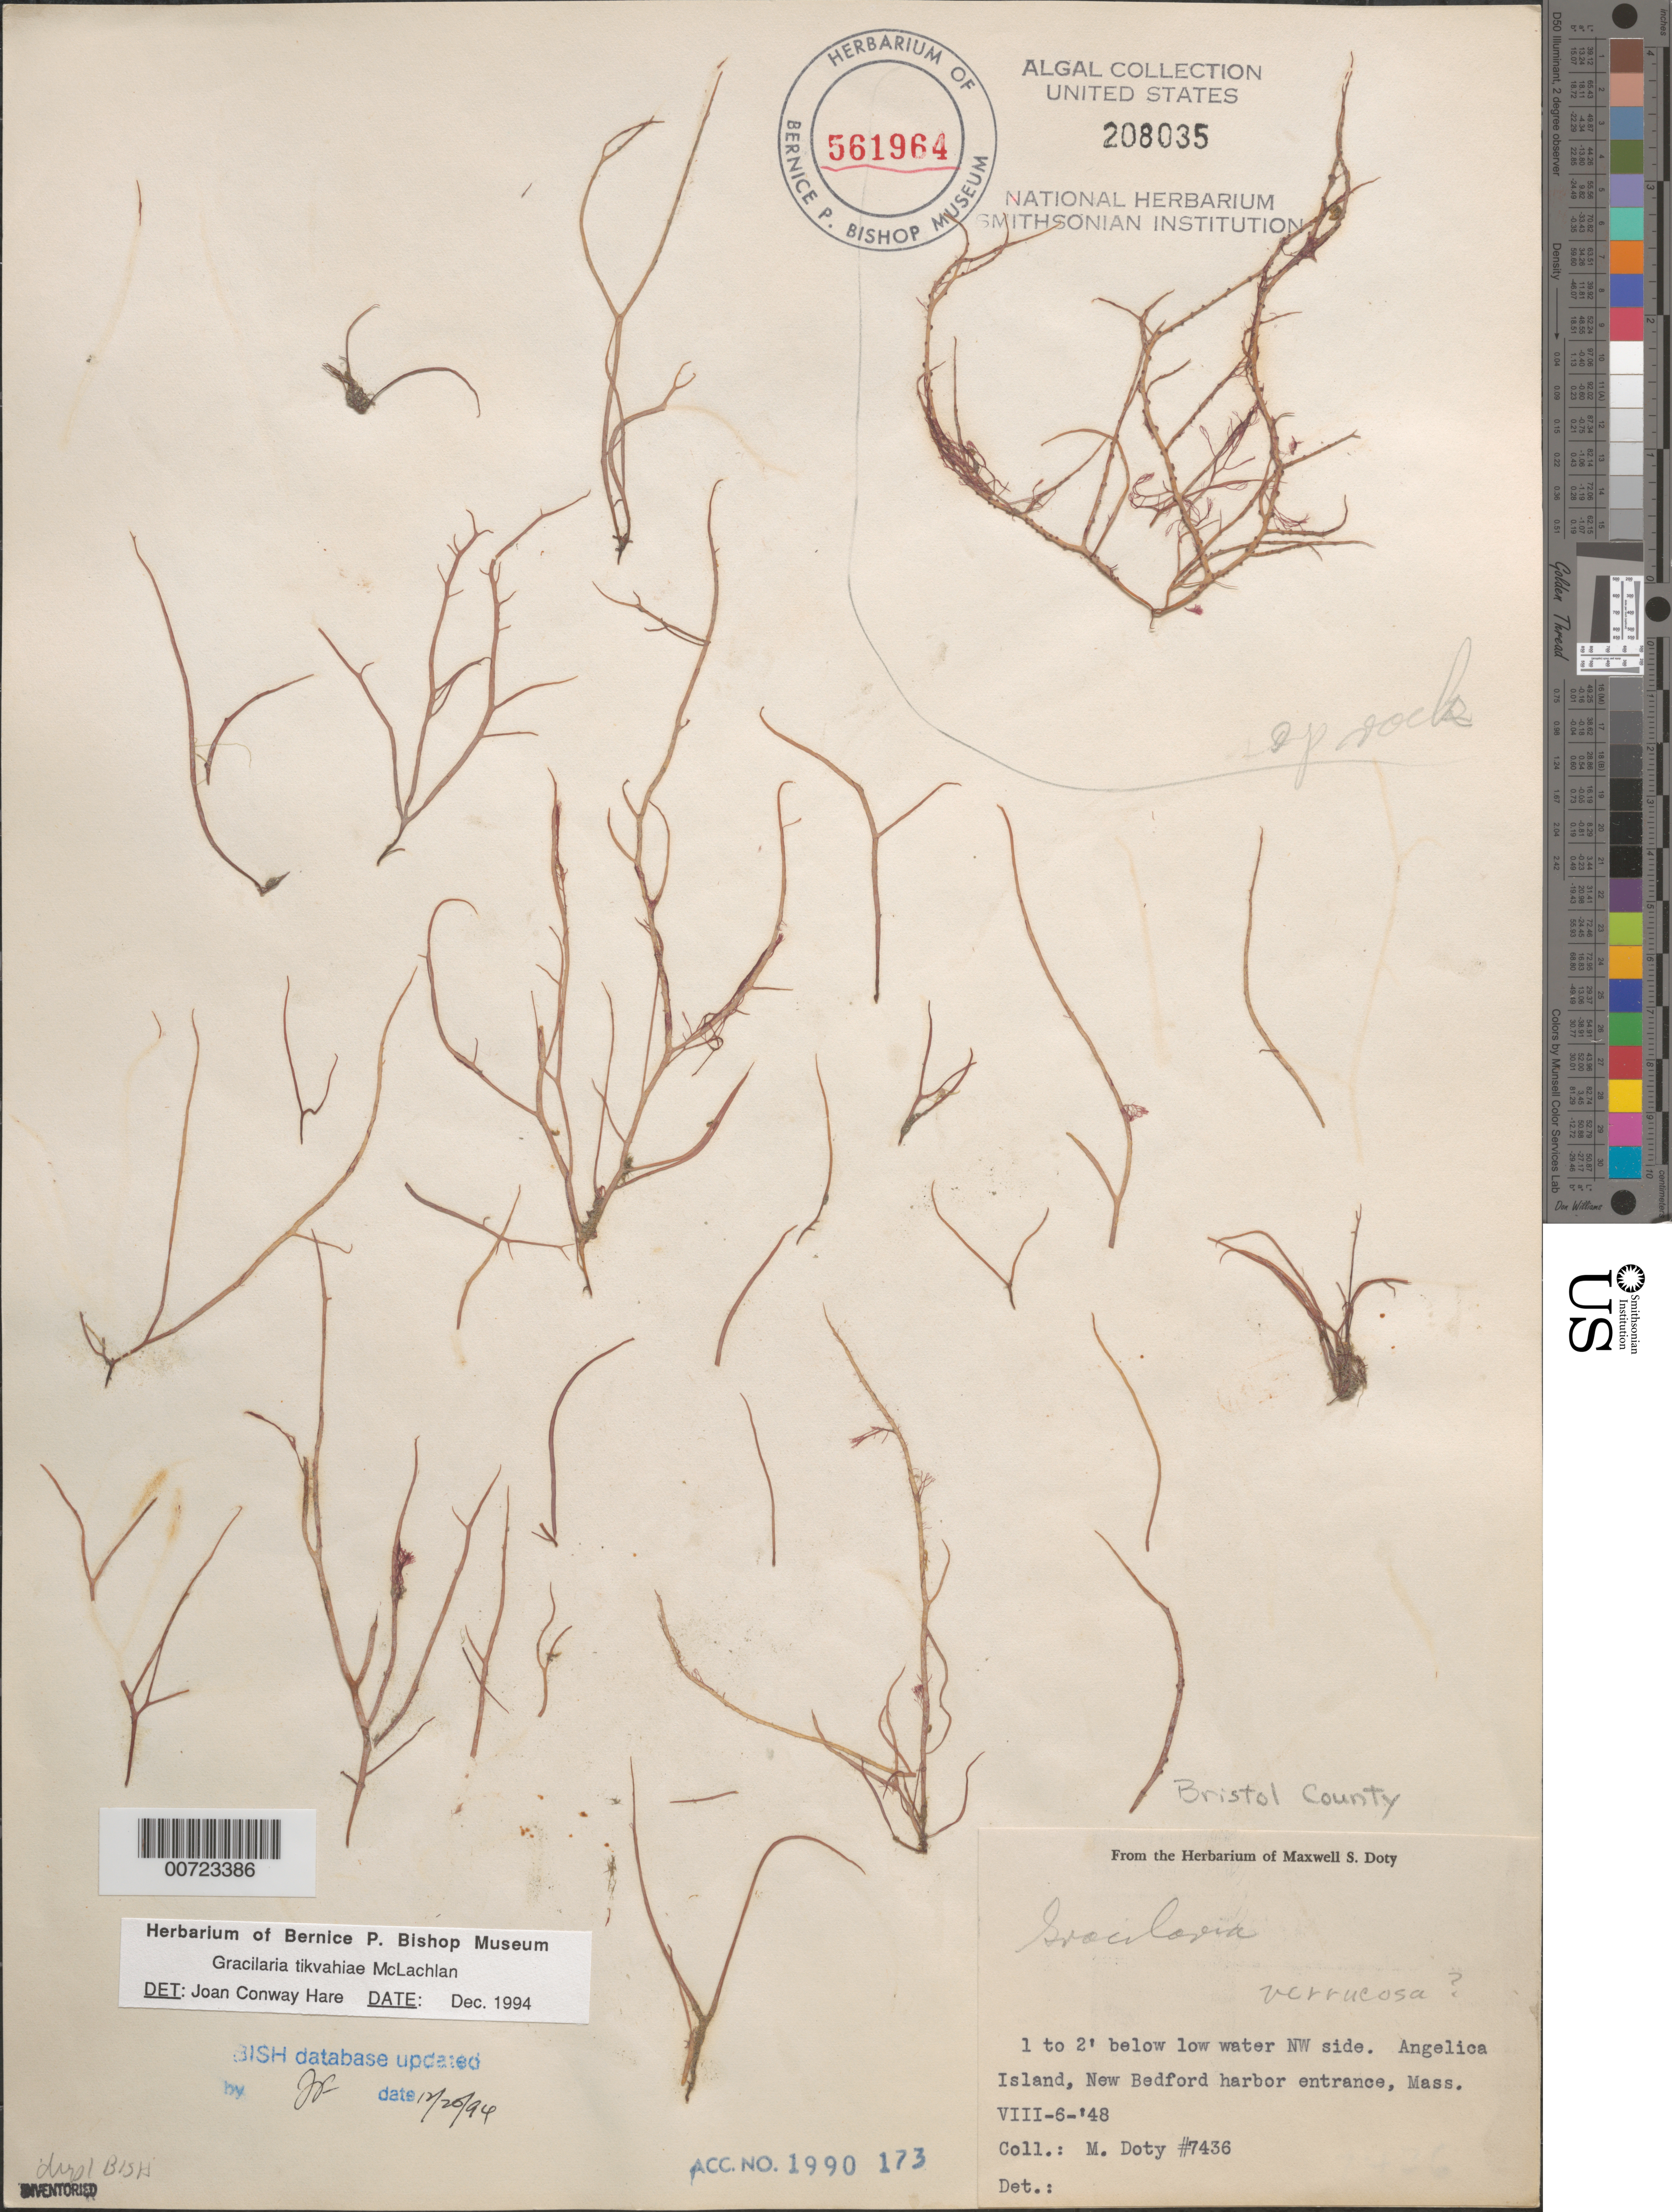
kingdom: Plantae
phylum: Rhodophyta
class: Florideophyceae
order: Gracilariales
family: Gracilariaceae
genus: Gracilaria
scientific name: Gracilaria tikvahiae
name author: McLachlan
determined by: Hare, Joan Conway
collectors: M. S. Doty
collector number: MSD 7436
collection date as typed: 06 Aug 1948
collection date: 1948-08-06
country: United States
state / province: Massachusetts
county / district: Bristol County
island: Angelica Island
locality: New Bedford harbor entrance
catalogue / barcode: US 208035